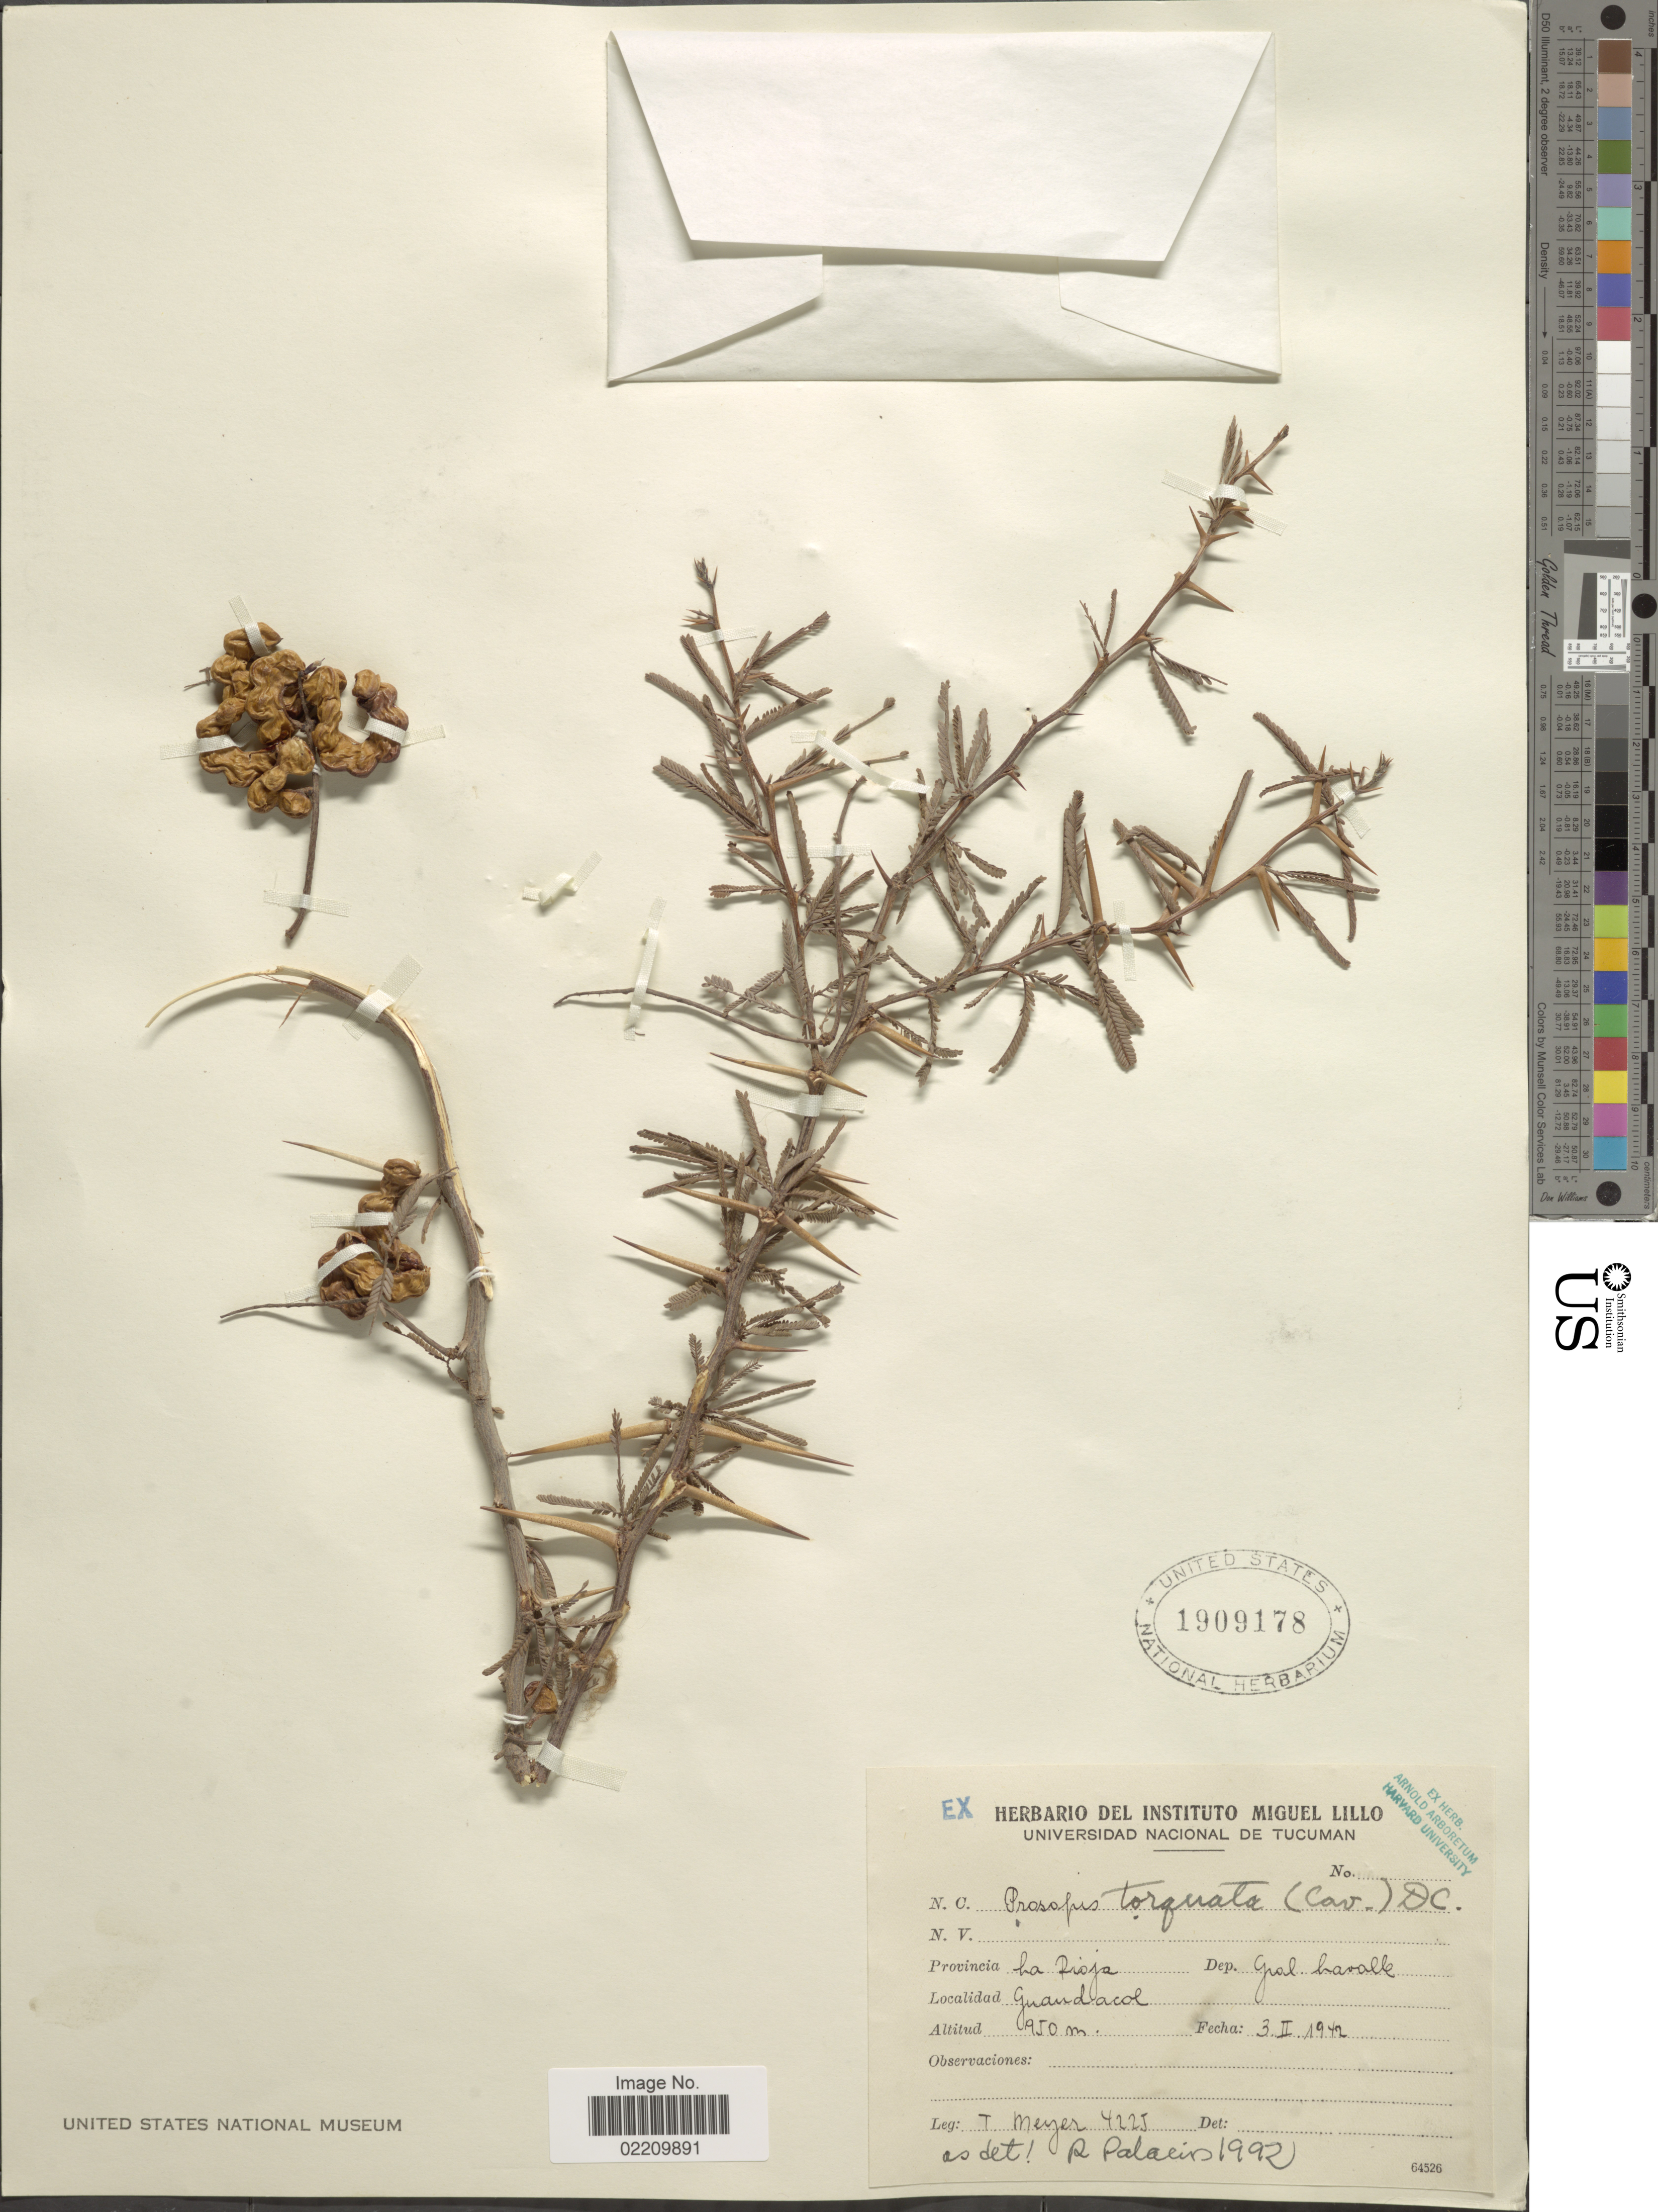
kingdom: Plantae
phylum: Tracheophyta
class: Magnoliopsida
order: Fabales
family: Fabaceae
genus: Strombocarpa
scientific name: Strombocarpa torquata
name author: (Lag.) Hutch.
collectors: T. Meyer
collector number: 4225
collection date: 1942-02-03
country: Argentina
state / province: La Rioja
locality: Provincia La Rioja, dep. Gral. Lavalle, Guandacol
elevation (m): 950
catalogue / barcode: US 1909178